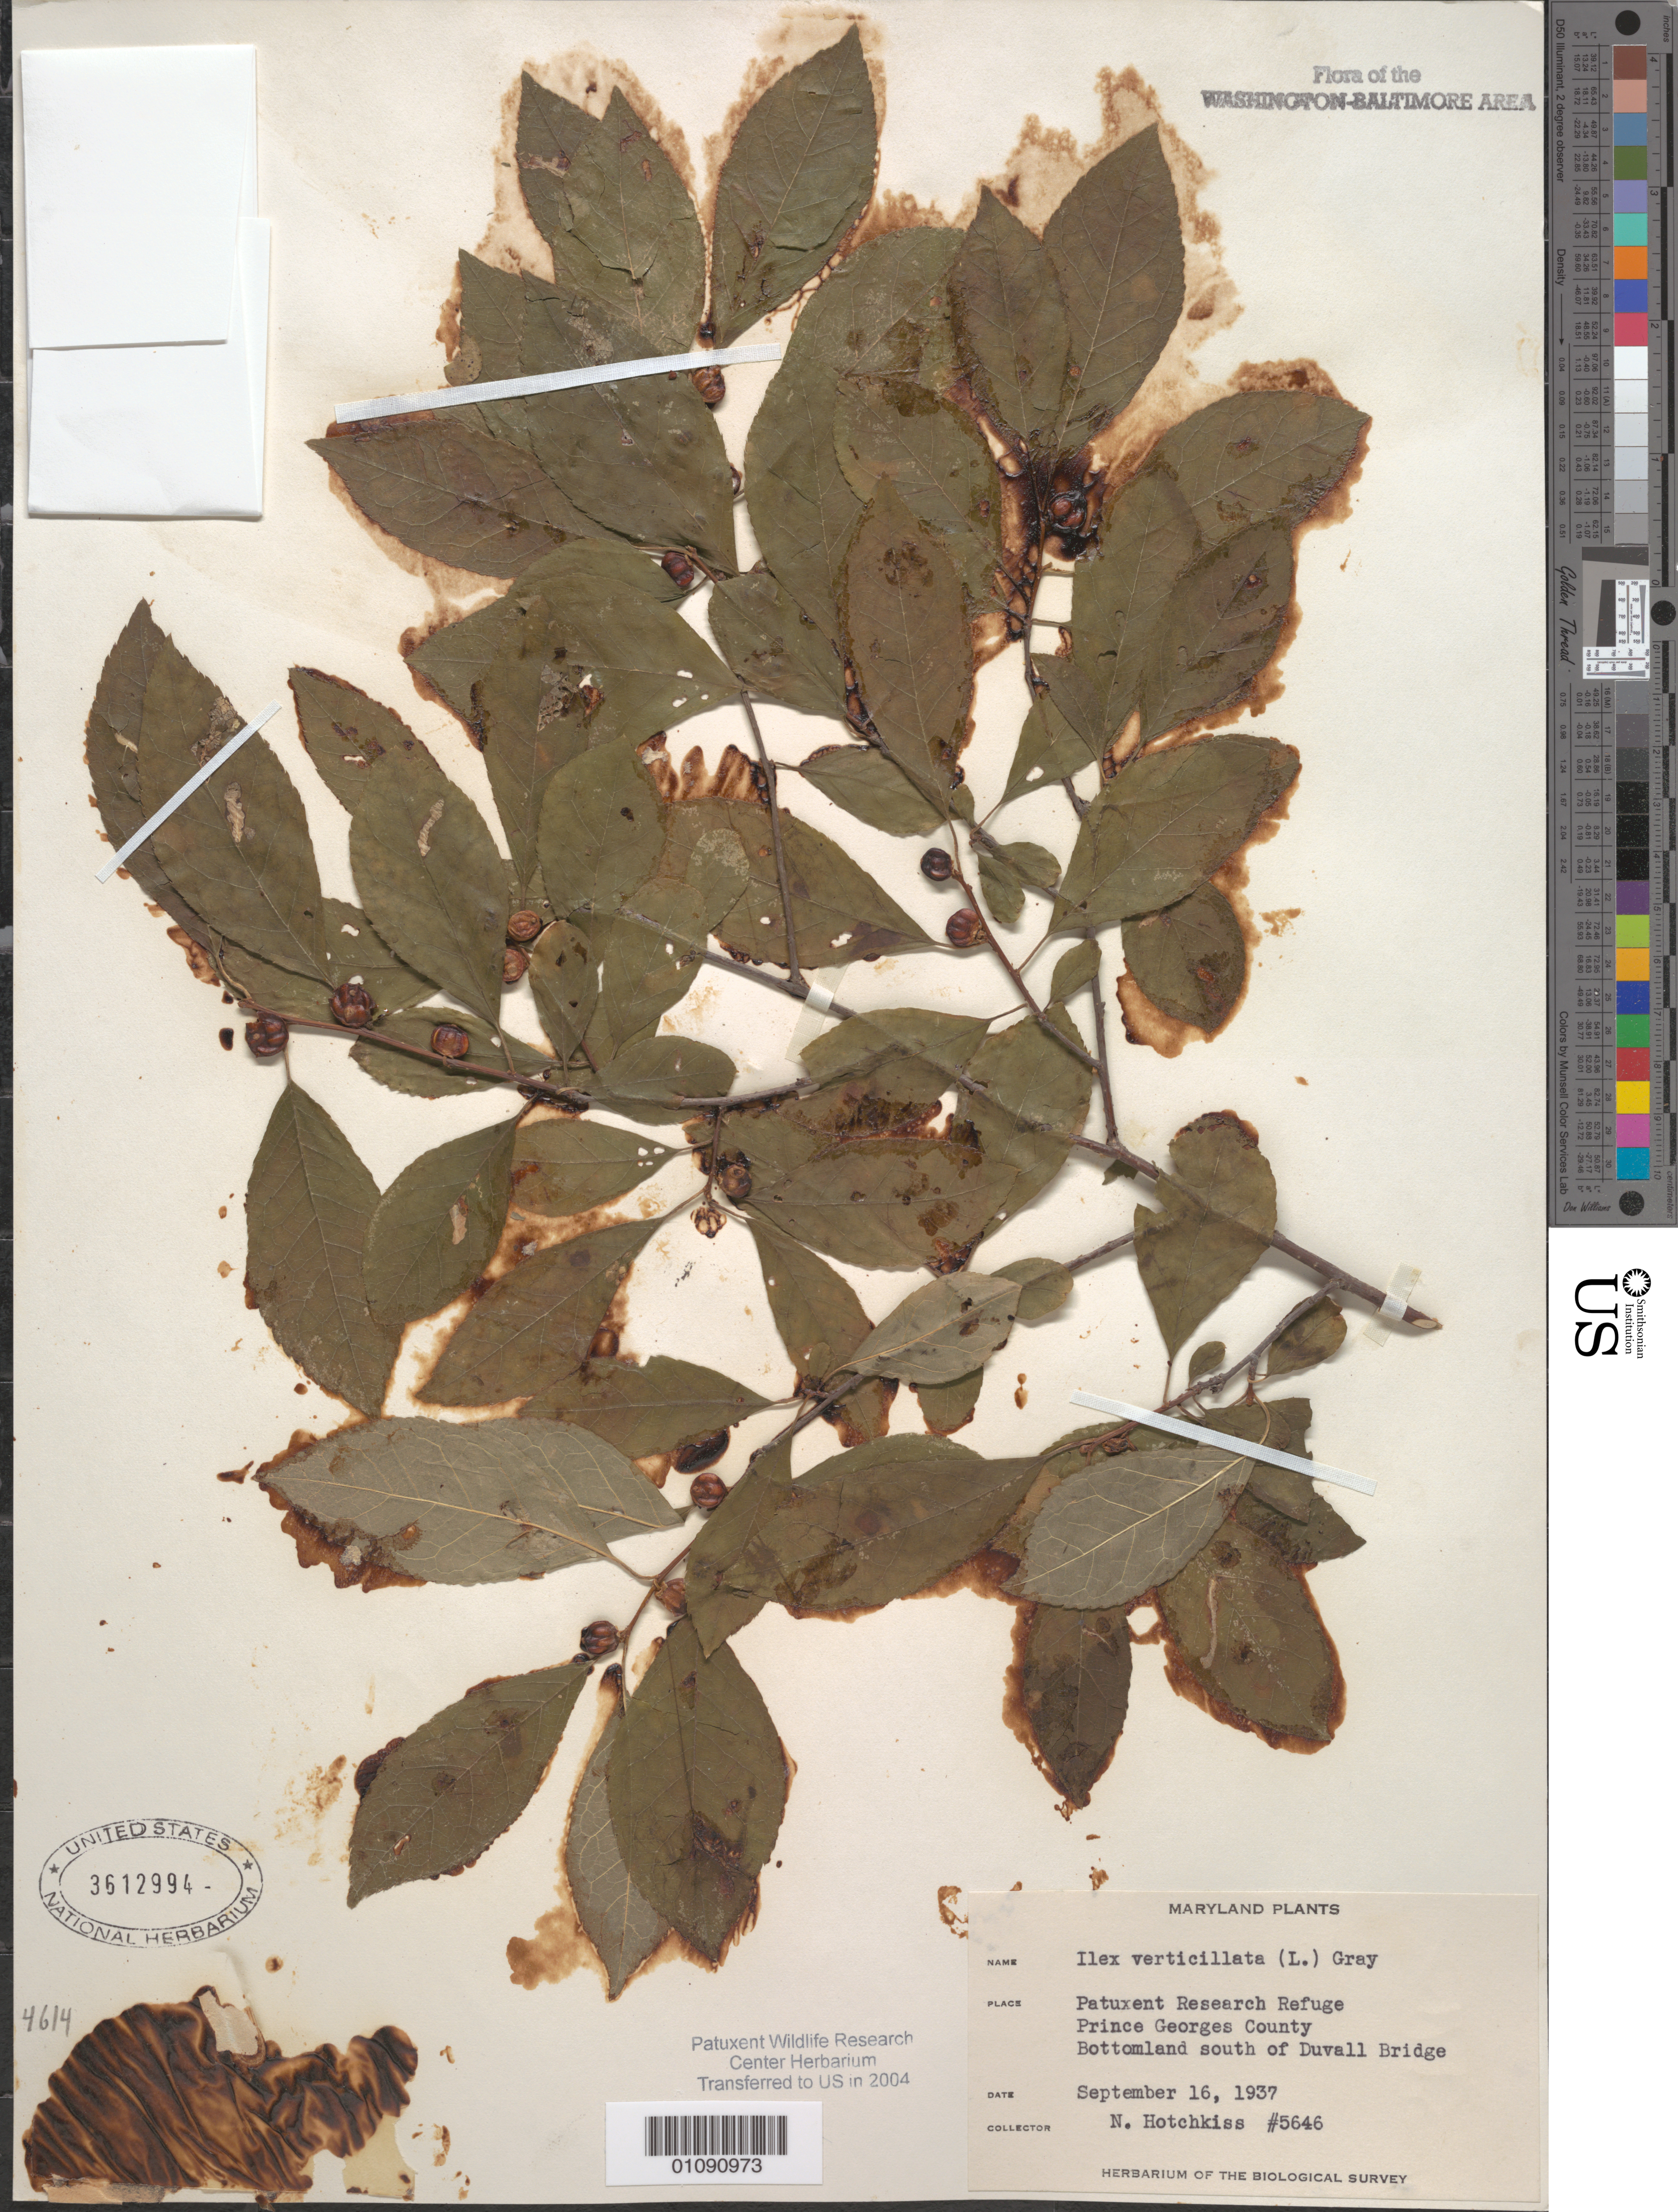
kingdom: Plantae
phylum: Tracheophyta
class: Magnoliopsida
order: Aquifoliales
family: Aquifoliaceae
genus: Ilex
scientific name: Ilex verticillata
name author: (L.) A. Gray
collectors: N. Hotchkiss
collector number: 5646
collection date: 1937-09-16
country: United States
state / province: Maryland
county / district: Prince George's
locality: Patuxent Wildlife Refuge. S. of Duvall Bridge.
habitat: Bottomland.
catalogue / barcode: US 3612994